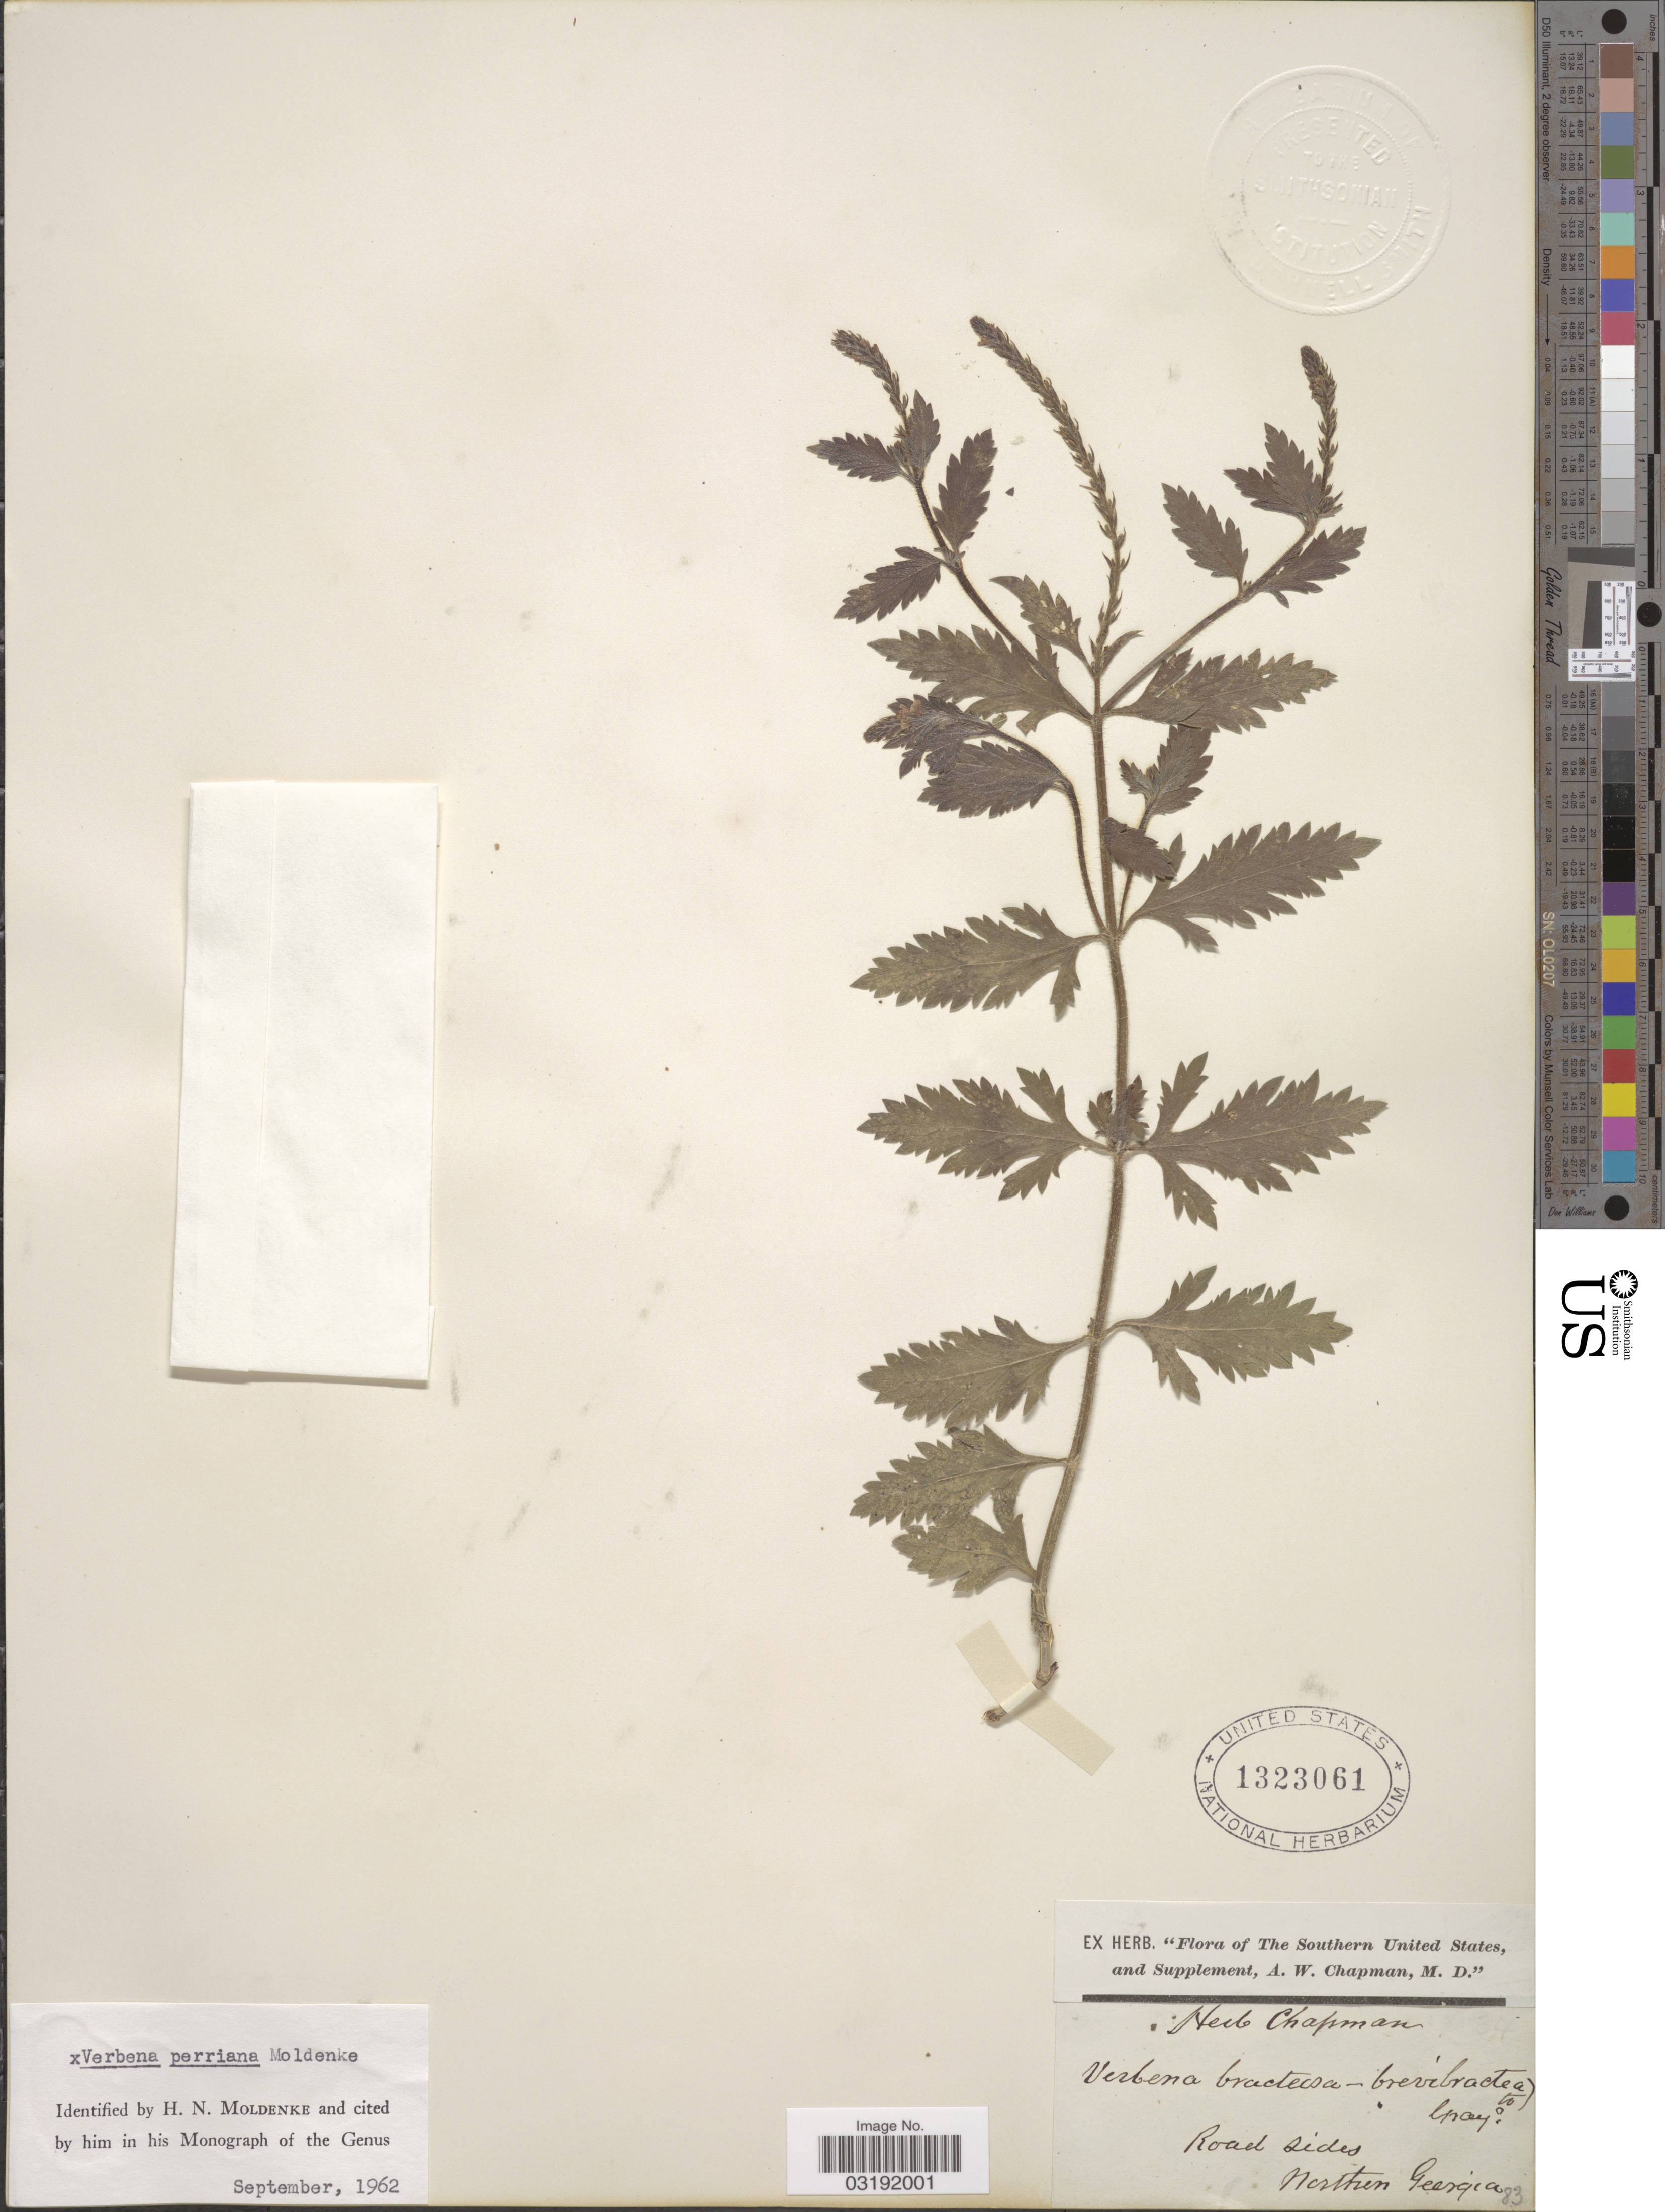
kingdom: Plantae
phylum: Tracheophyta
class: Magnoliopsida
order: Lamiales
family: Verbenaceae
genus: Verbena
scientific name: Verbena perriana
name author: Moldenke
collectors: ex herb. A.W. Chapman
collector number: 83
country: United States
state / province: Georgia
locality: The Southern United States. Road sides Northern Georgia.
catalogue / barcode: US 1323061